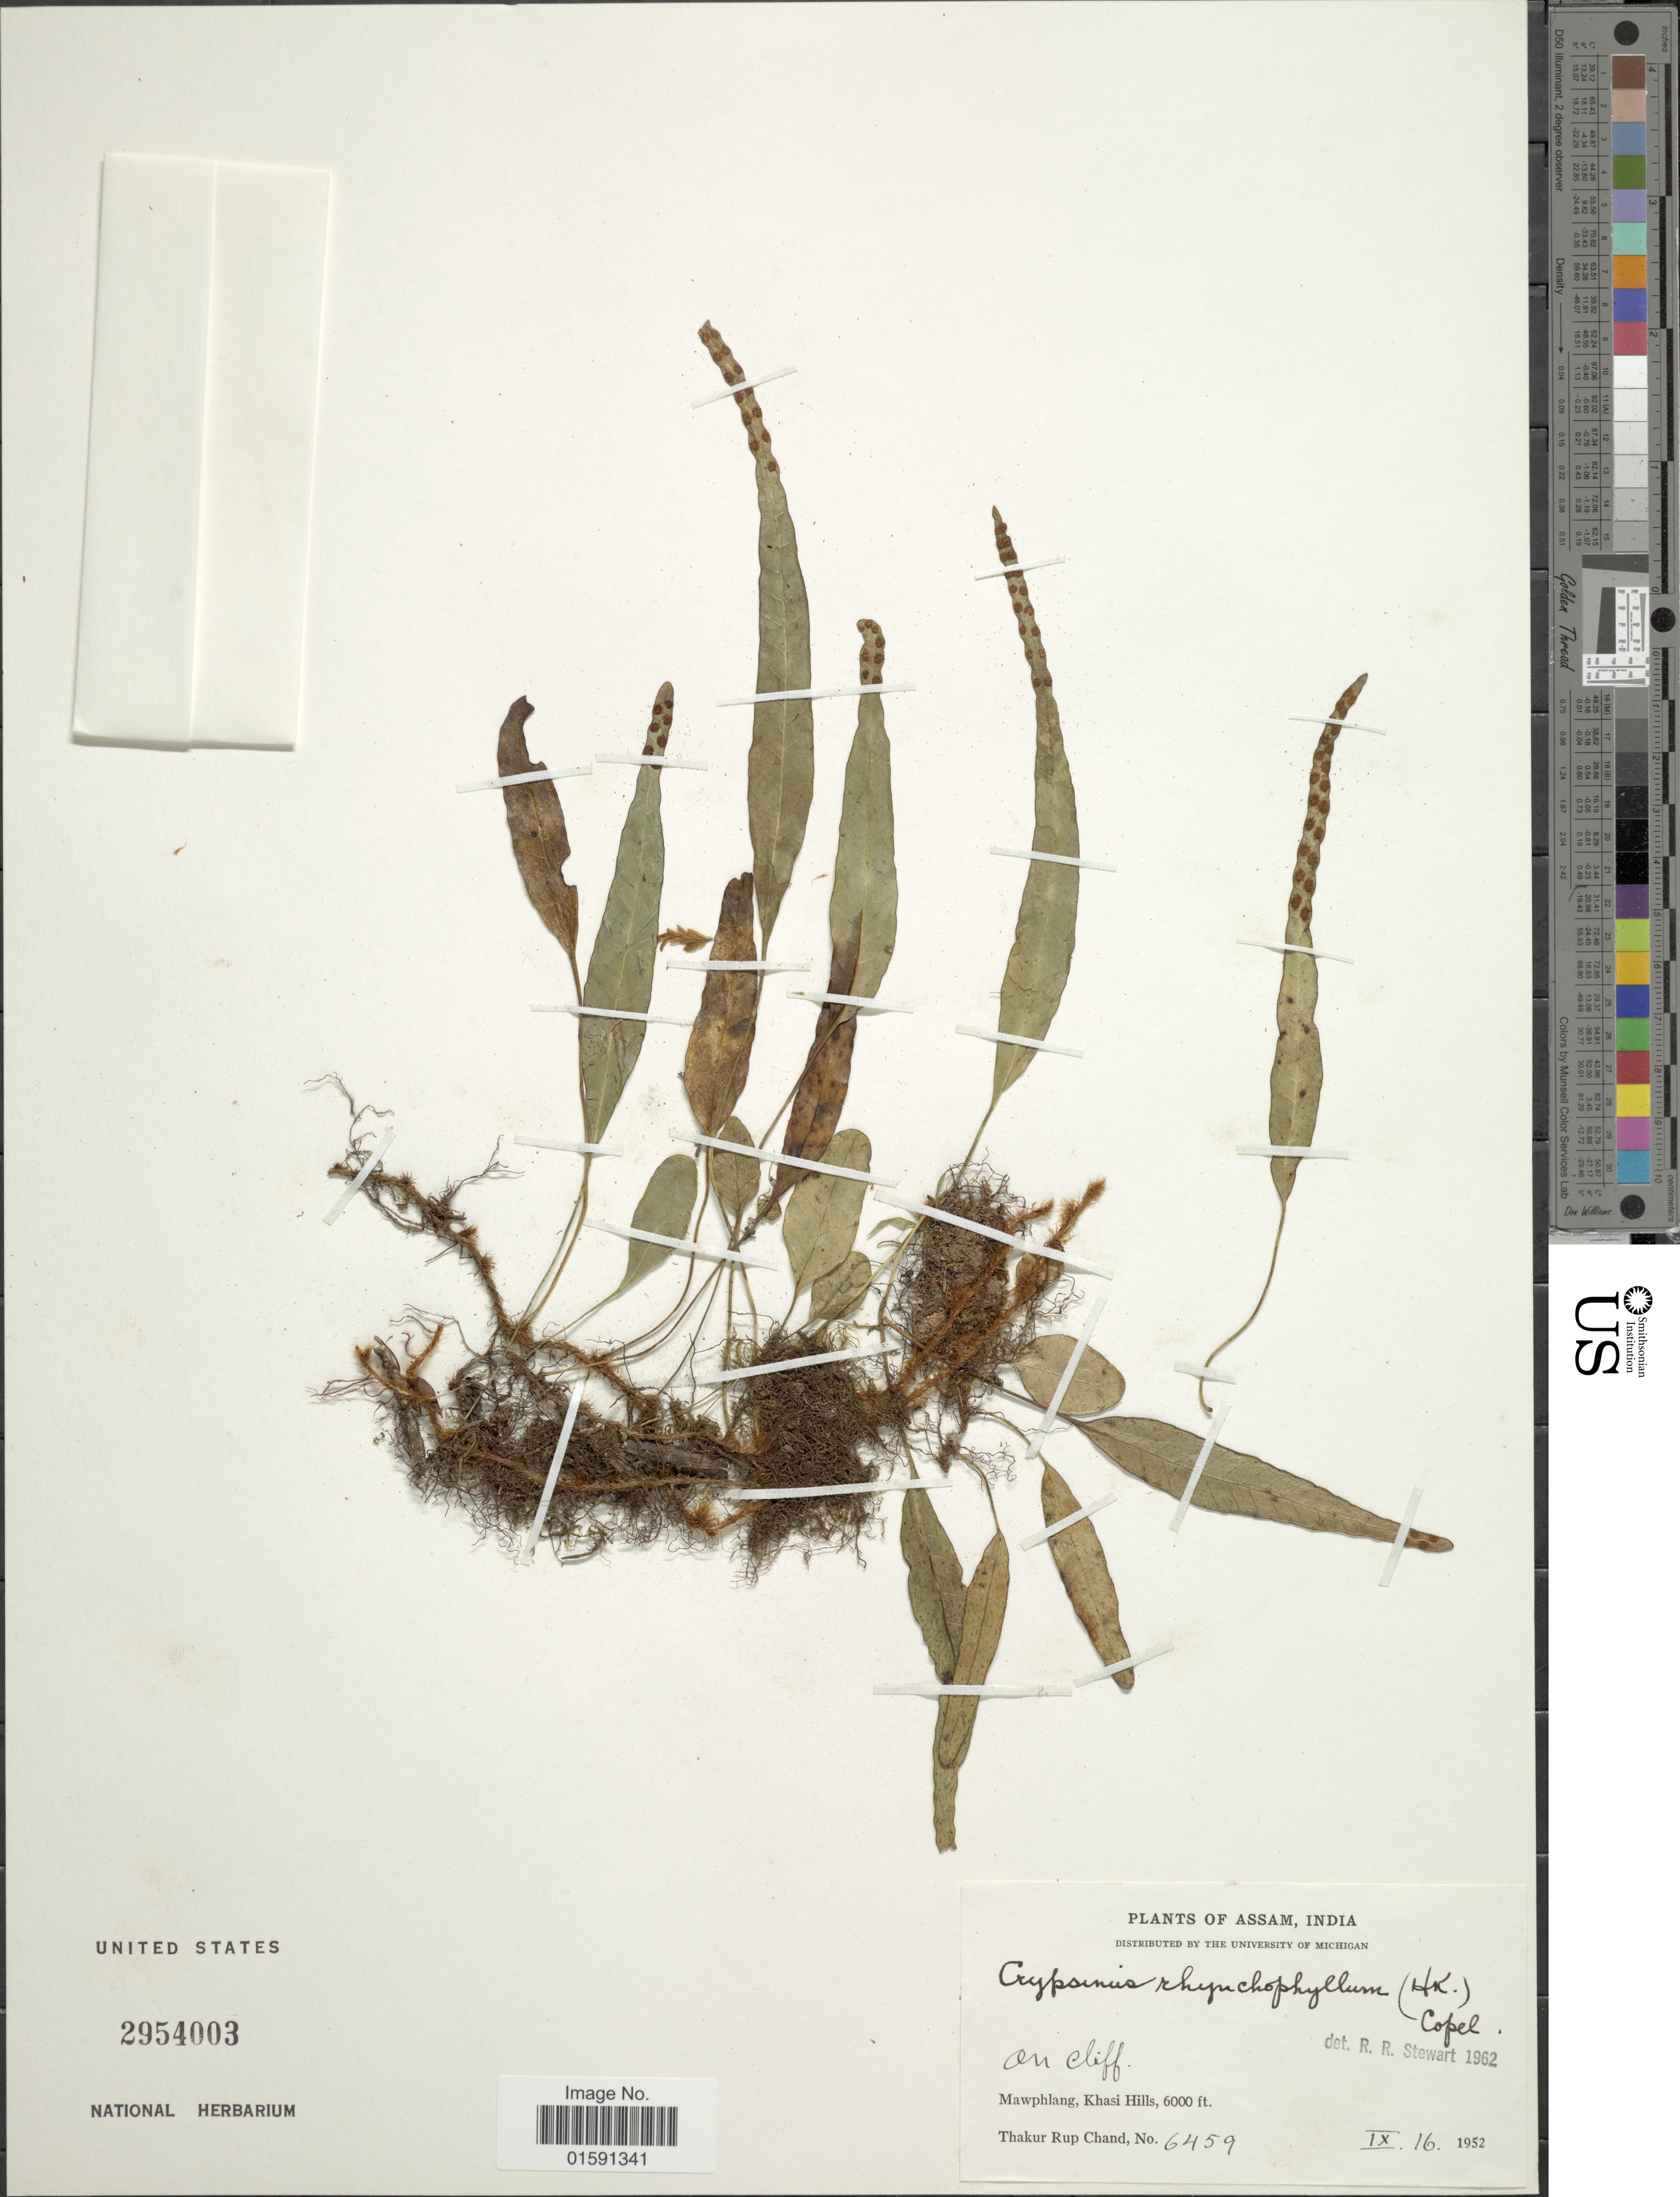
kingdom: Plantae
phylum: Tracheophyta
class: Polypodiopsida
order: Polypodiales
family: Polypodiaceae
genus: Selliguea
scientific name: Selliguea rhynchophylla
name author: (Hook.) Fraser-Jenk.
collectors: T. R. Chand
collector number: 6459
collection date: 1952-09-16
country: India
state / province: Assam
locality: Mawphlang, Kahasi Hills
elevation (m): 1829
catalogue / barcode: US 2954003